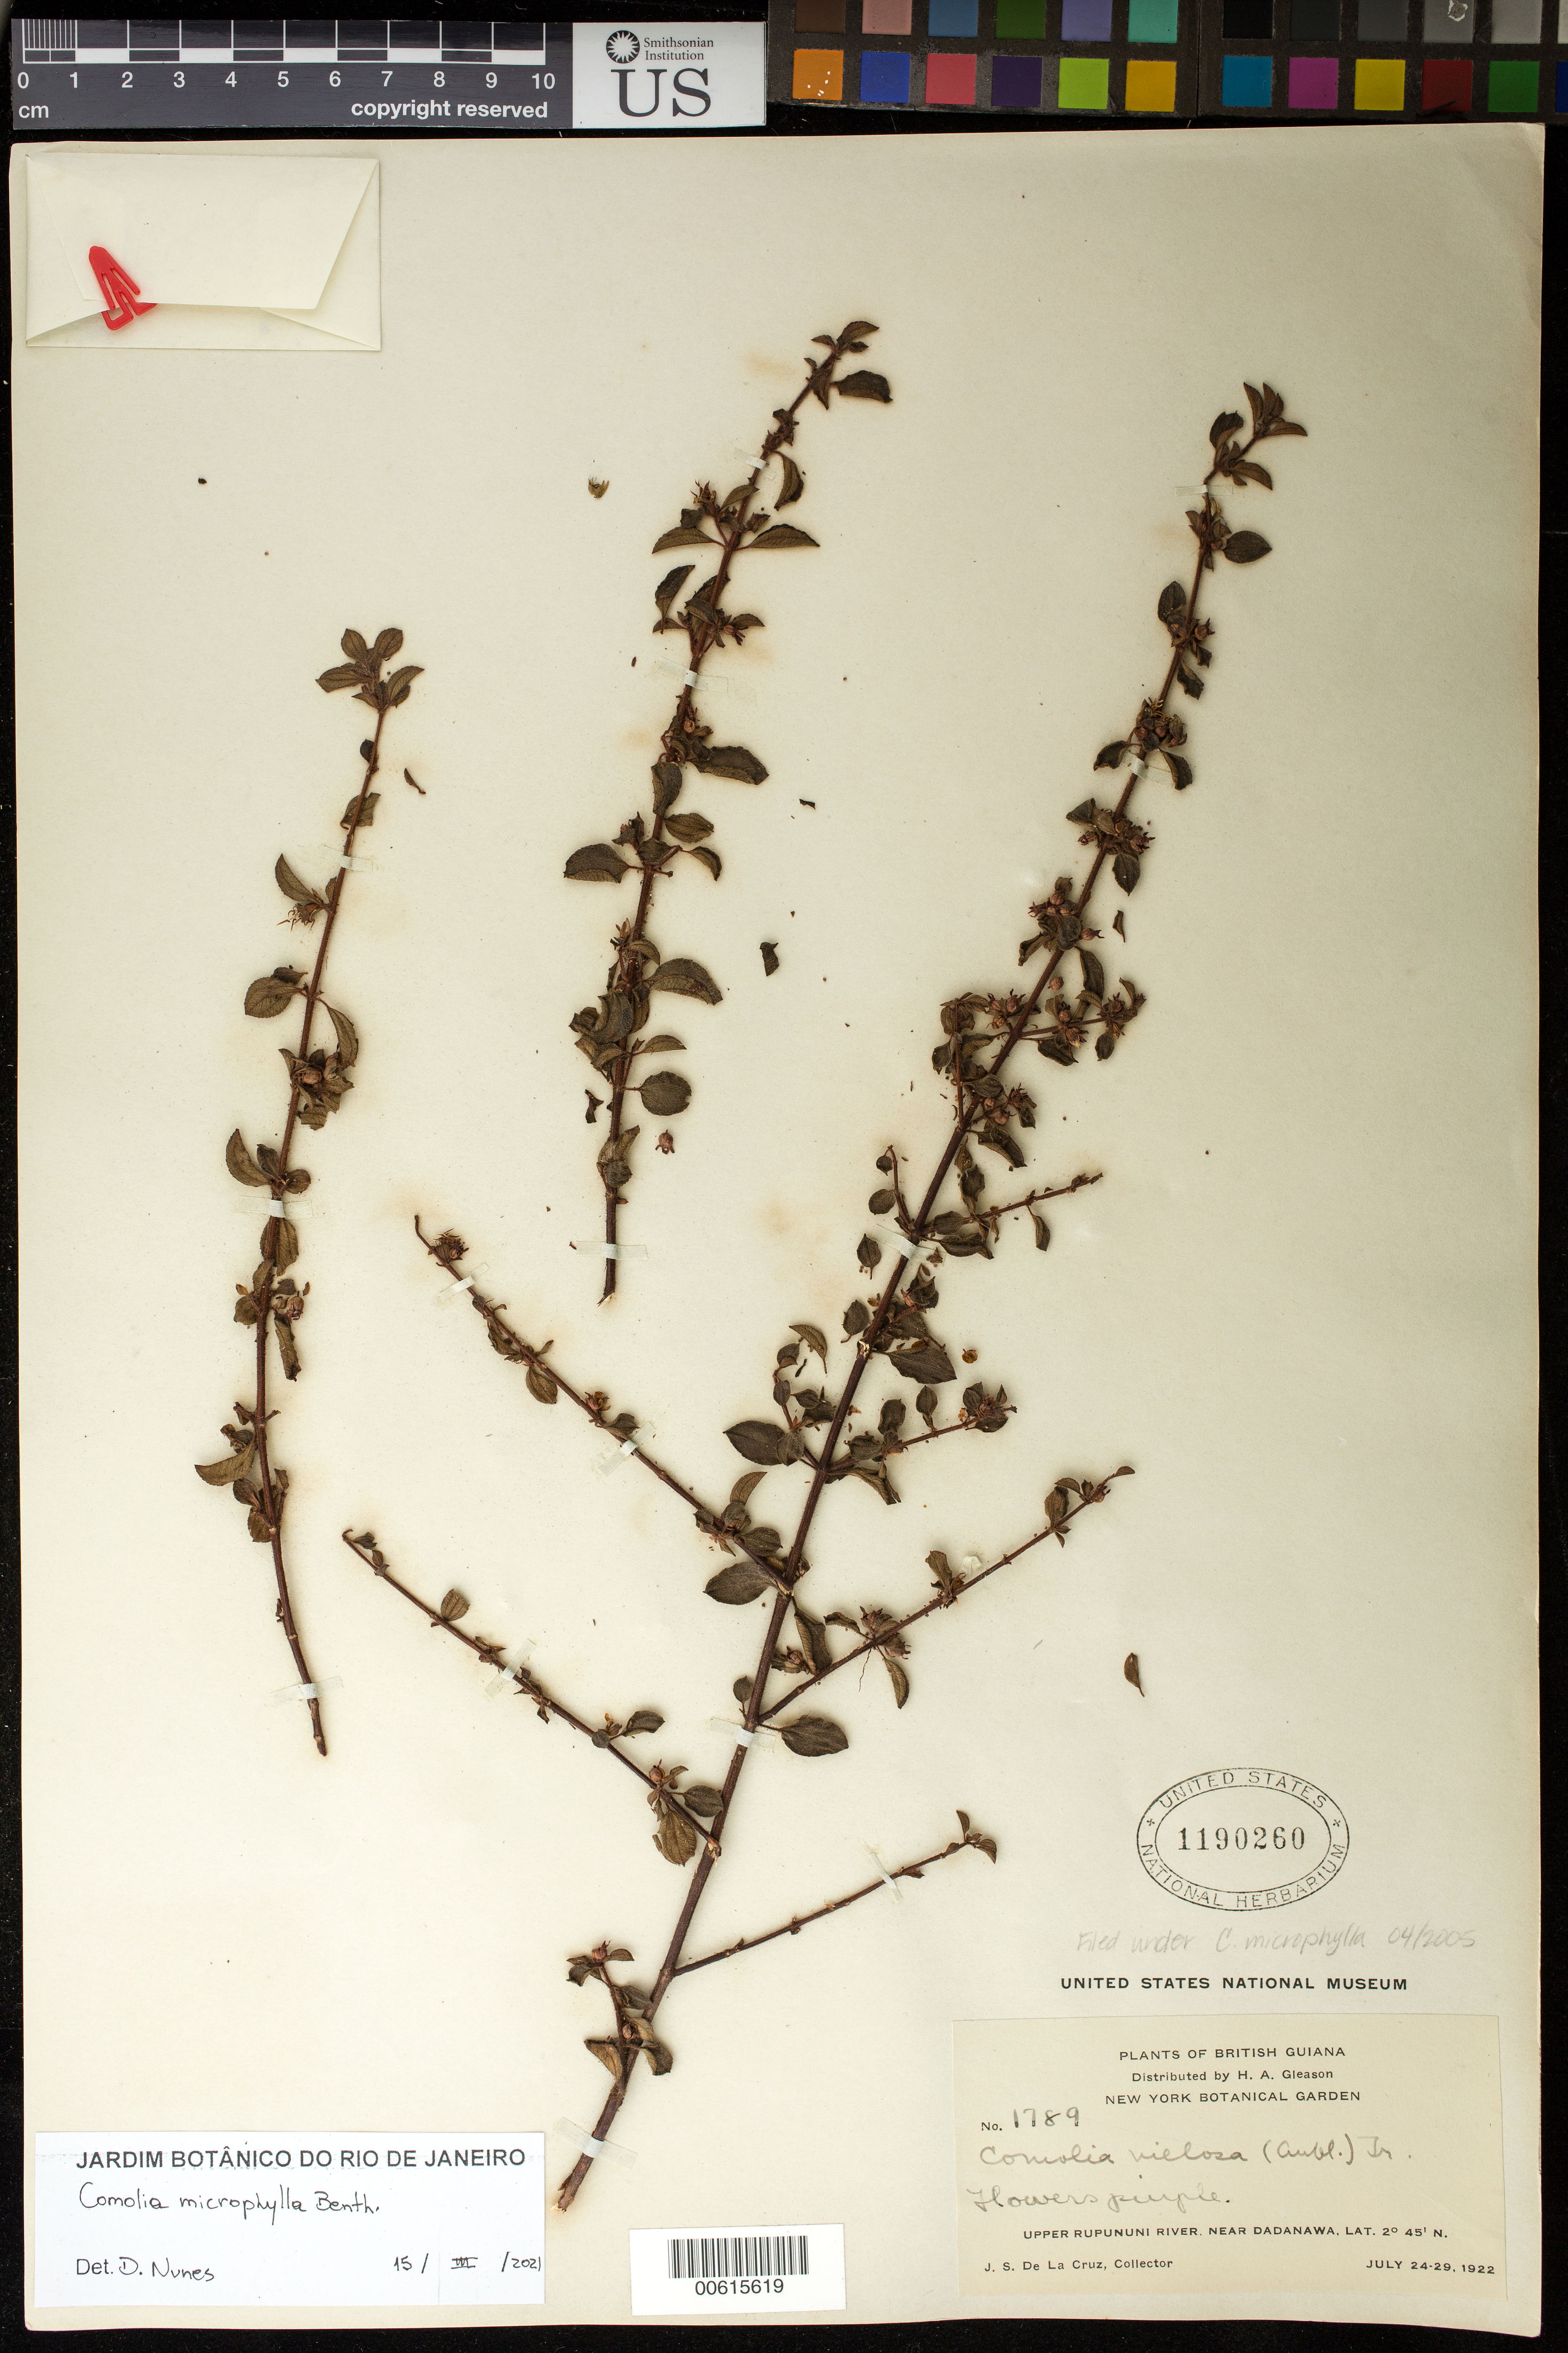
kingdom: Plantae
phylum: Tracheophyta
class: Magnoliopsida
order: Myrtales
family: Melastomataceae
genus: Comolia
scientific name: Comolia villosa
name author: (Aubl.) Triana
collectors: J. S. de la Cruz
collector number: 1789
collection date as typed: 24-Jul-22 to 29-Jul-22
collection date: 1922-07-24/1922-07-29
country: Guyana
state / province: U. Takutu-U. Essequibo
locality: Dadanawa, near, upper Rupununi R.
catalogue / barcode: US 1190260